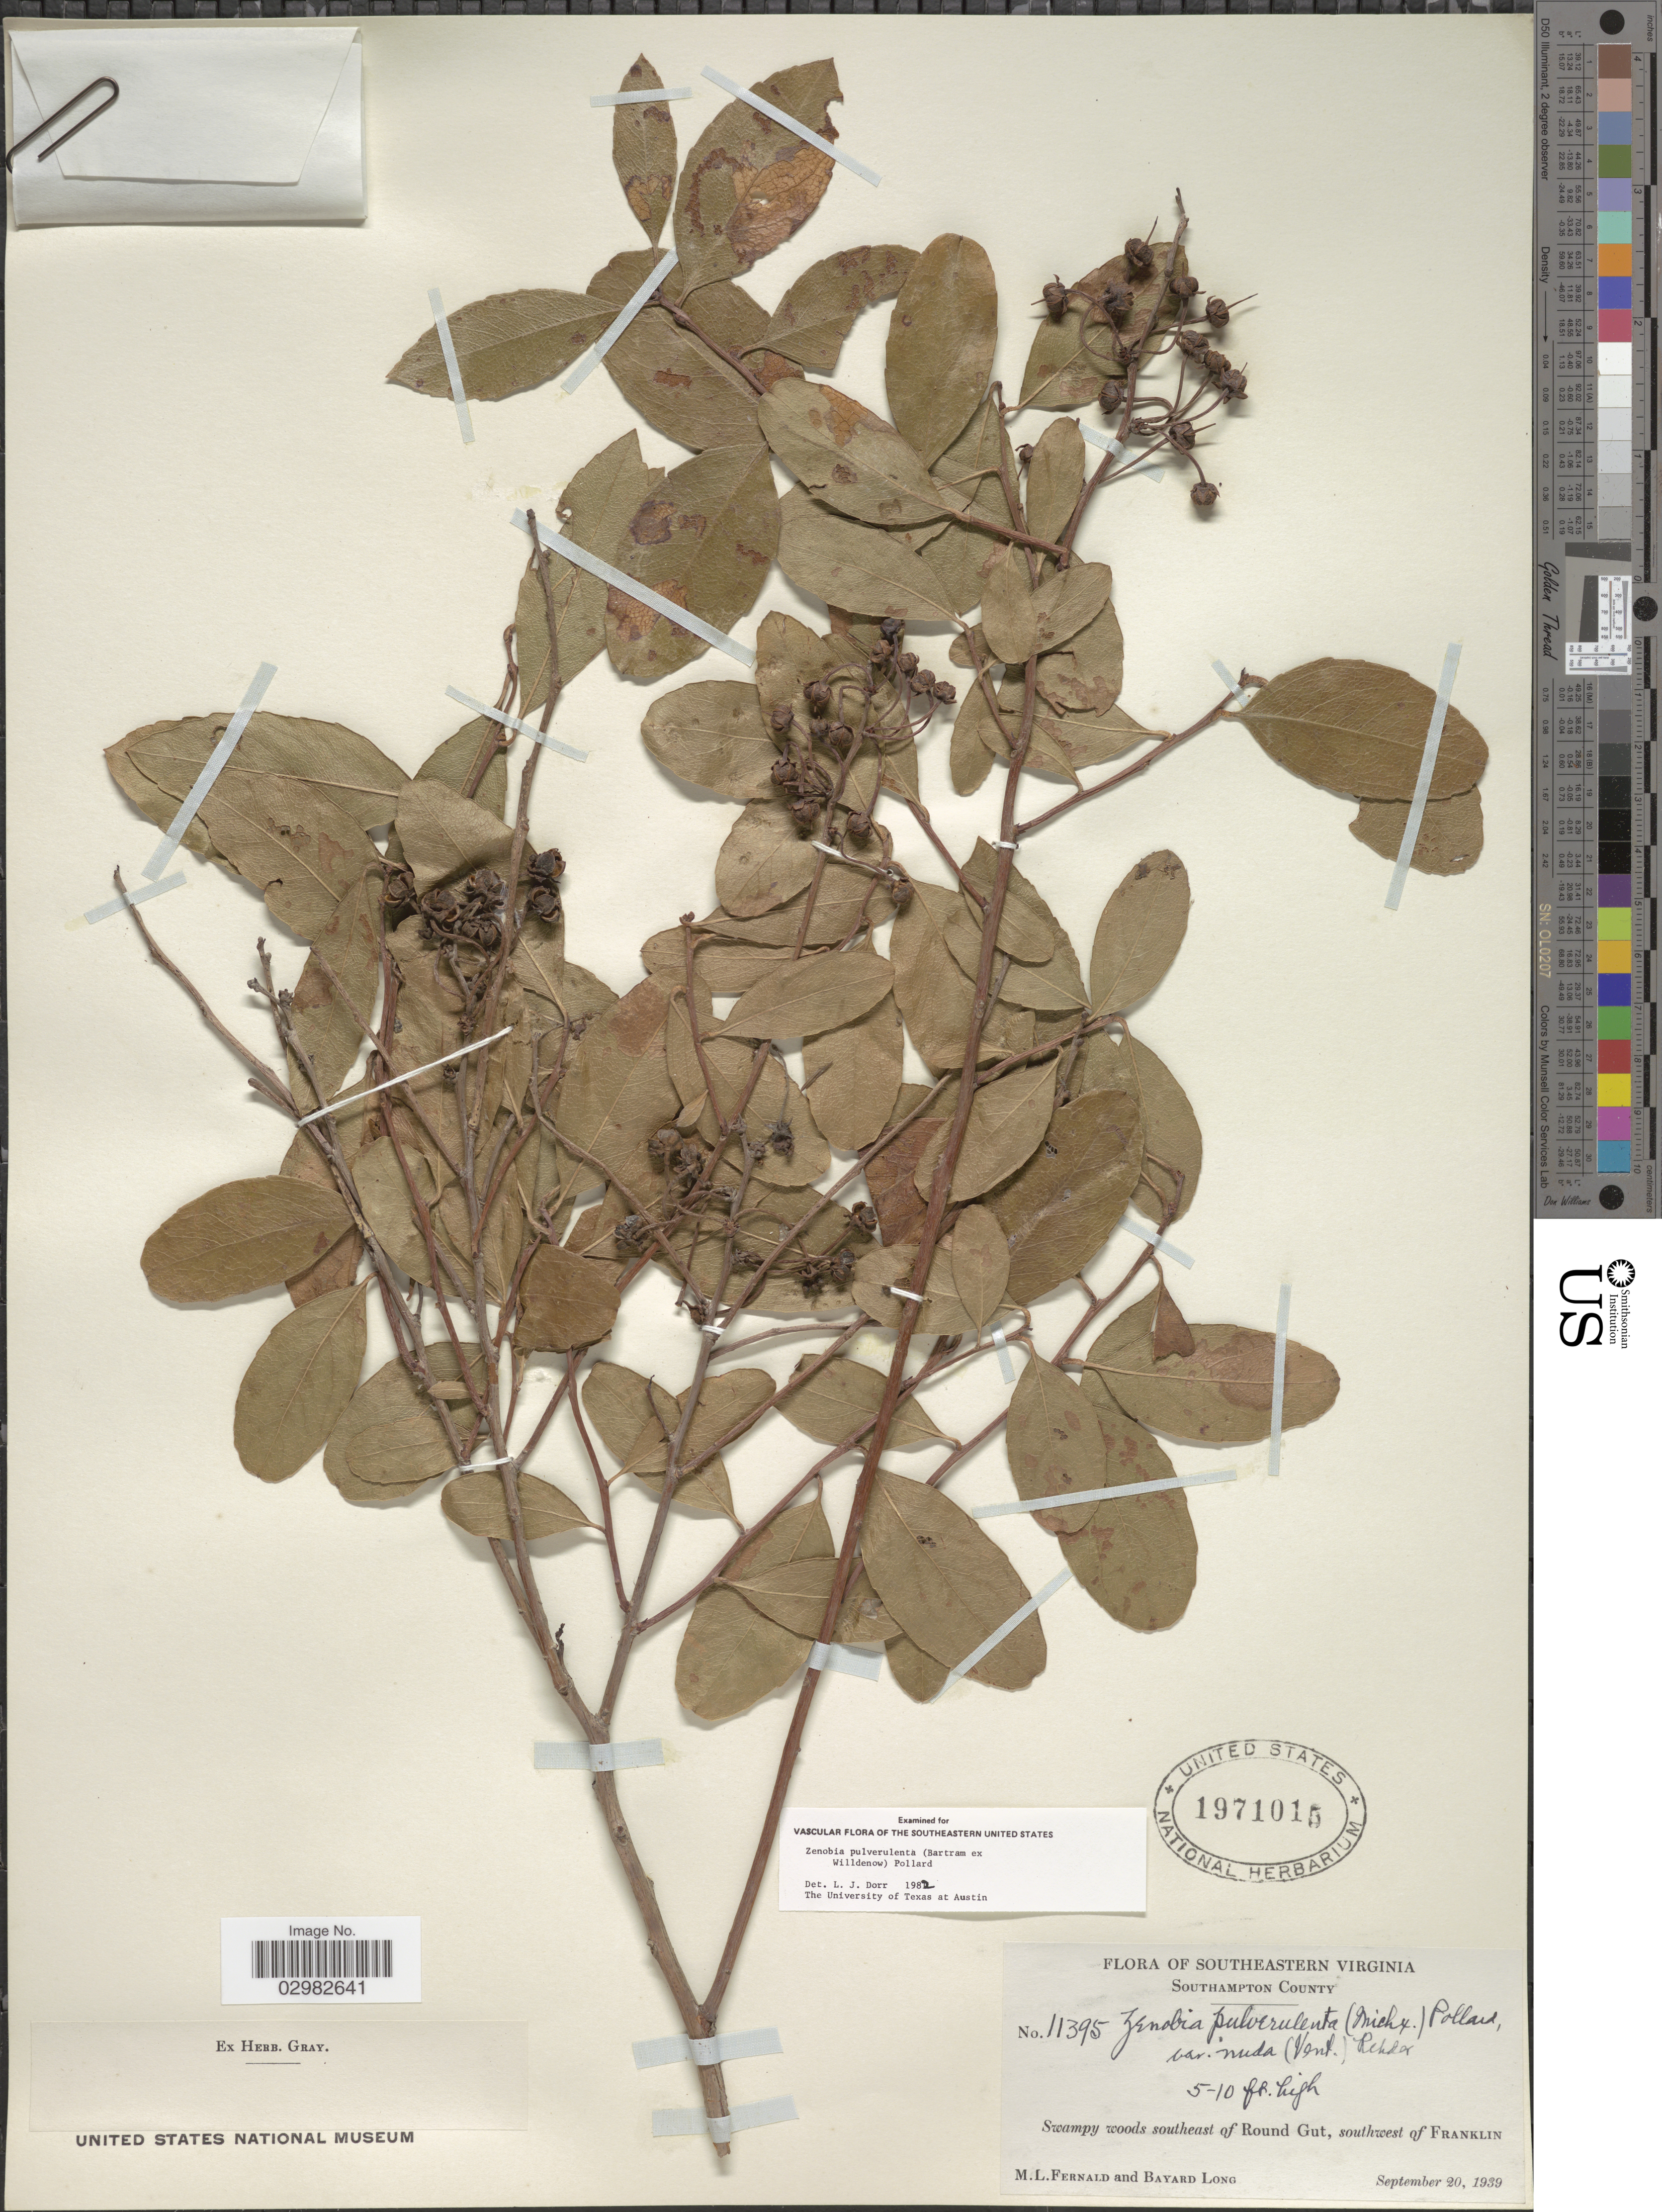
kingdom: Plantae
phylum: Tracheophyta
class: Magnoliopsida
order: Ericales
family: Ericaceae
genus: Zenobia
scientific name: Zenobia pulverulenta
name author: (W. Bartram ex Willd.) Pollard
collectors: M. L. Fernald & B. Long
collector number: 11395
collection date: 1939-09-20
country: United States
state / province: Virginia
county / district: Southampton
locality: Southeastern Virginia, Southampton County, Swampy woods southeast of Round Gut, southwest of Franklin.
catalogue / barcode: US 1971015